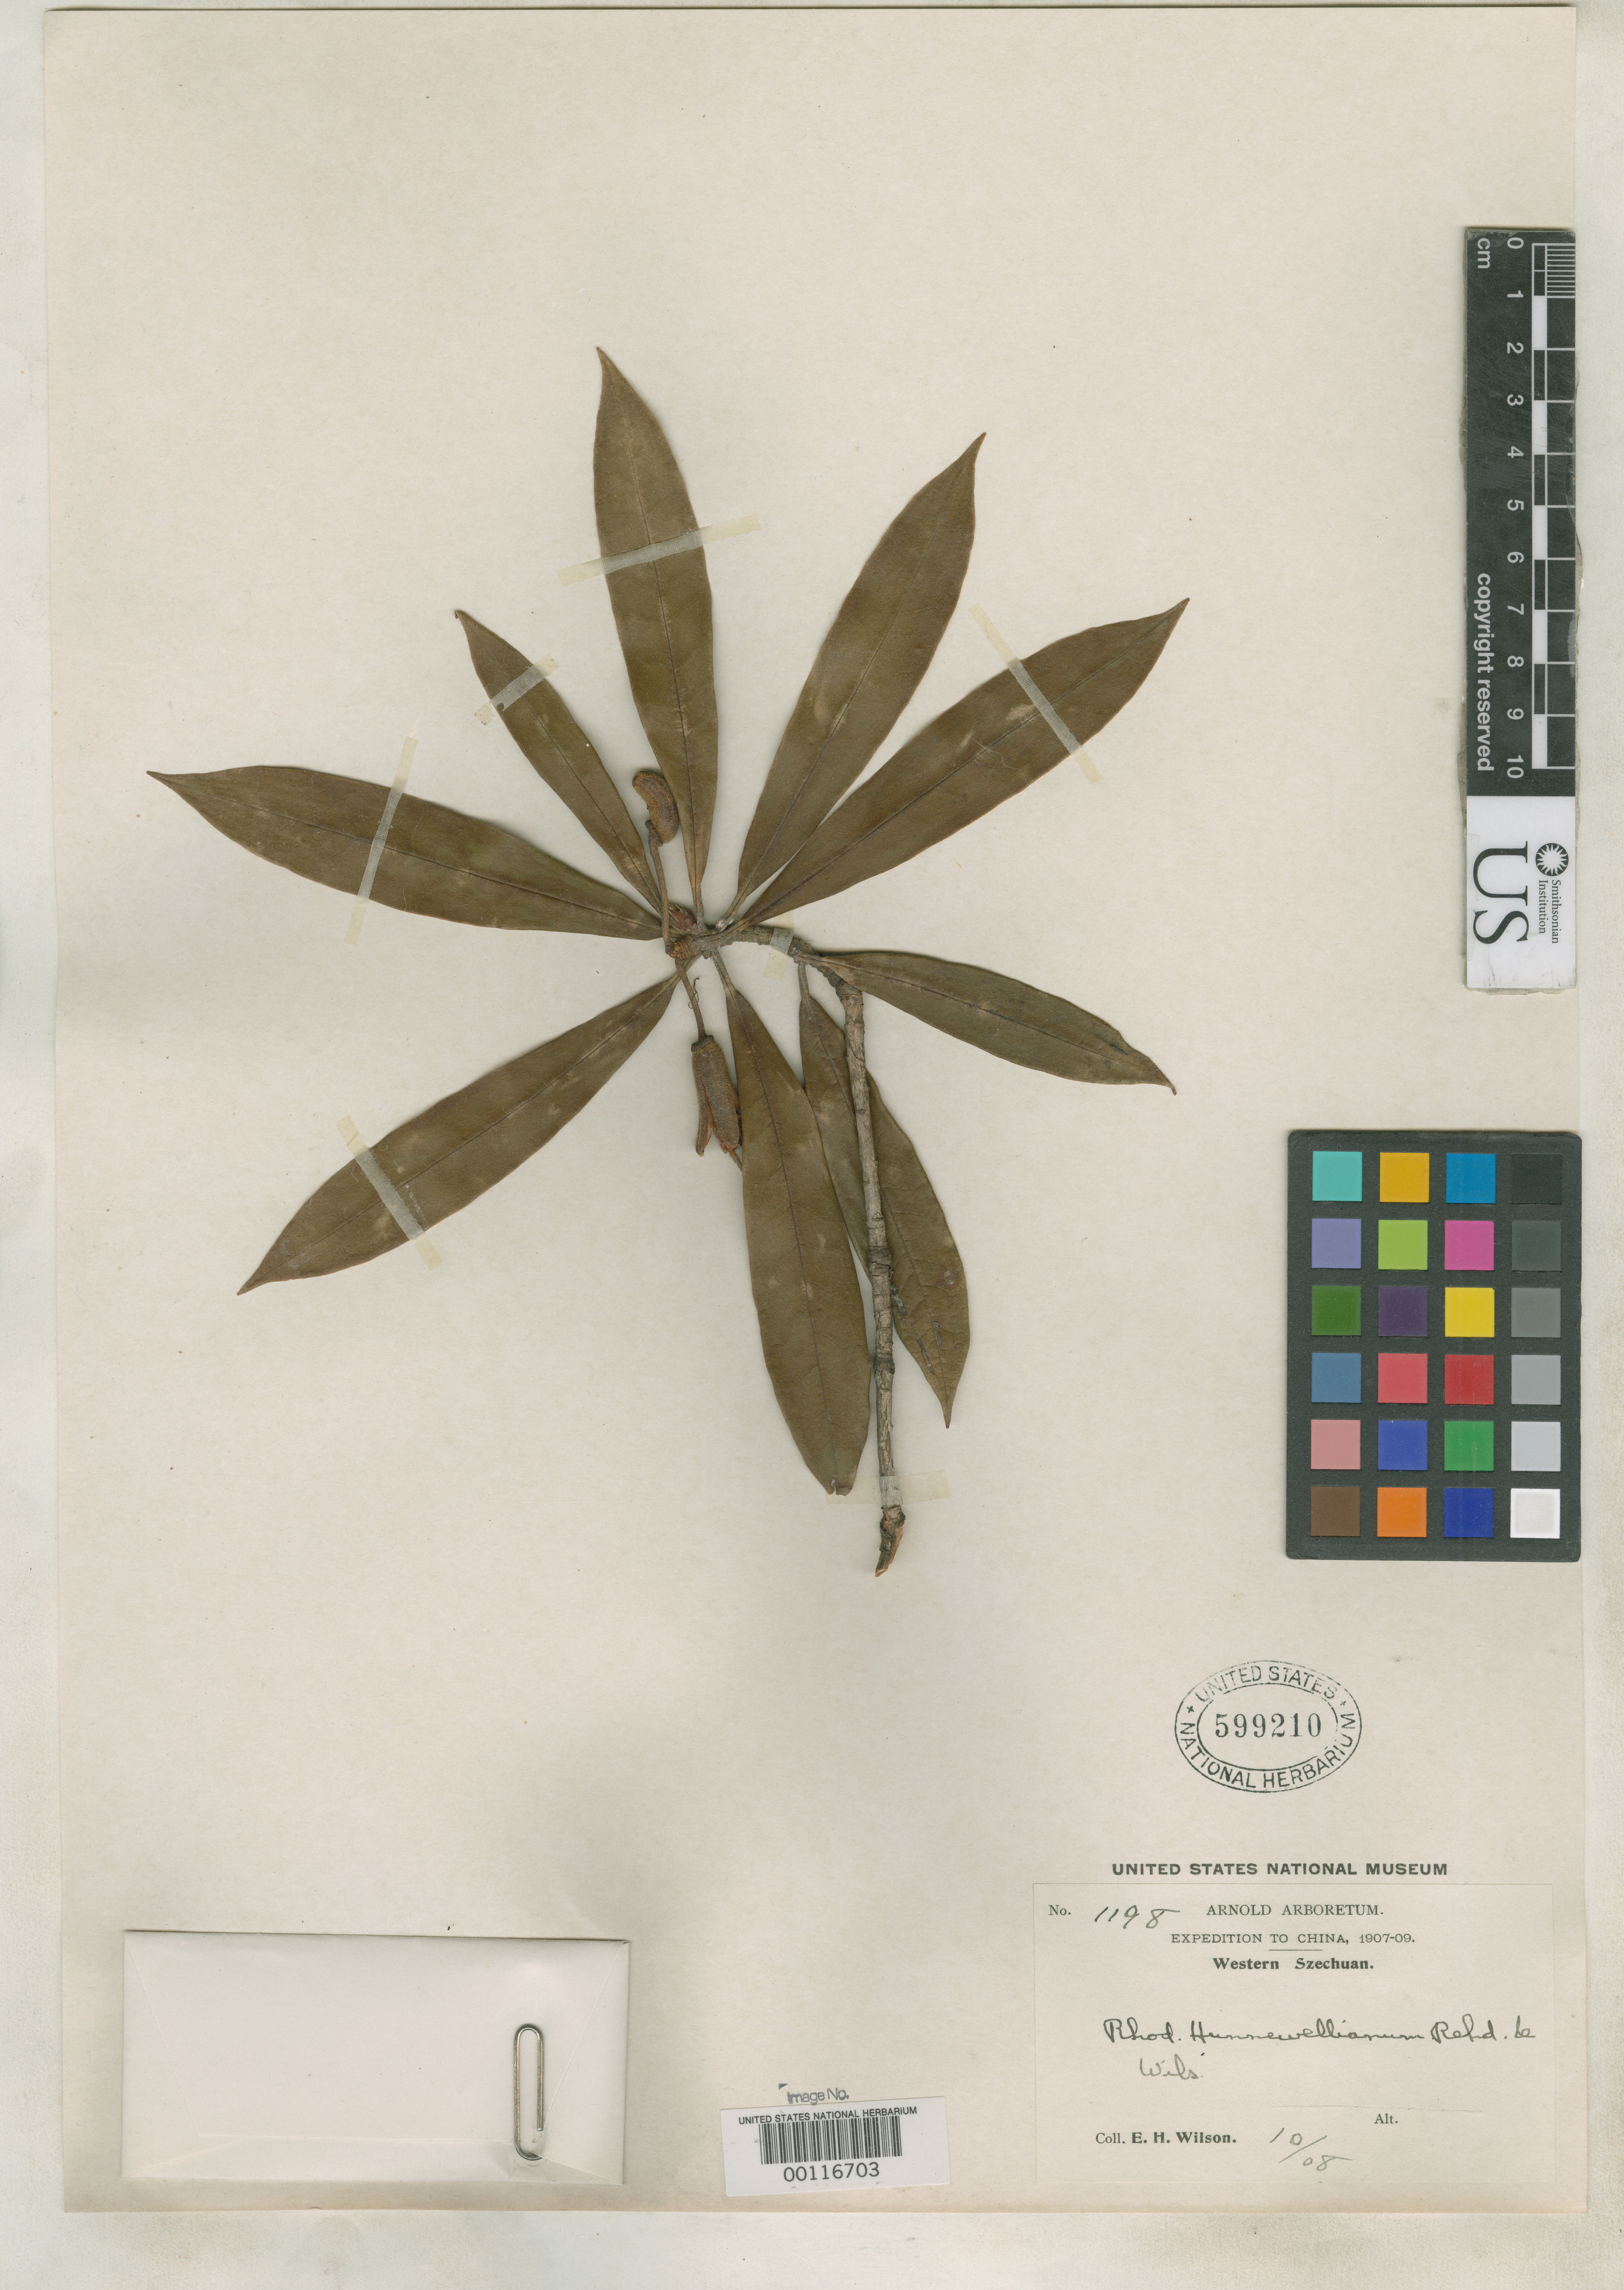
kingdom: Plantae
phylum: Tracheophyta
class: Magnoliopsida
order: Ericales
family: Ericaceae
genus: Rhododendron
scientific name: Rhododendron hunnewellianum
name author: Rehder & E.H. Wilson in Sarg.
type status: Isotype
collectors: E. H. Wilson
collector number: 1198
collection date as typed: Jul 1908 and -- Oct 1908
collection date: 1908-07,1908-10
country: China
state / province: Sichuan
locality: W & near Wen-Ch'uan Hsien.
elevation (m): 2000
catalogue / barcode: US 599210